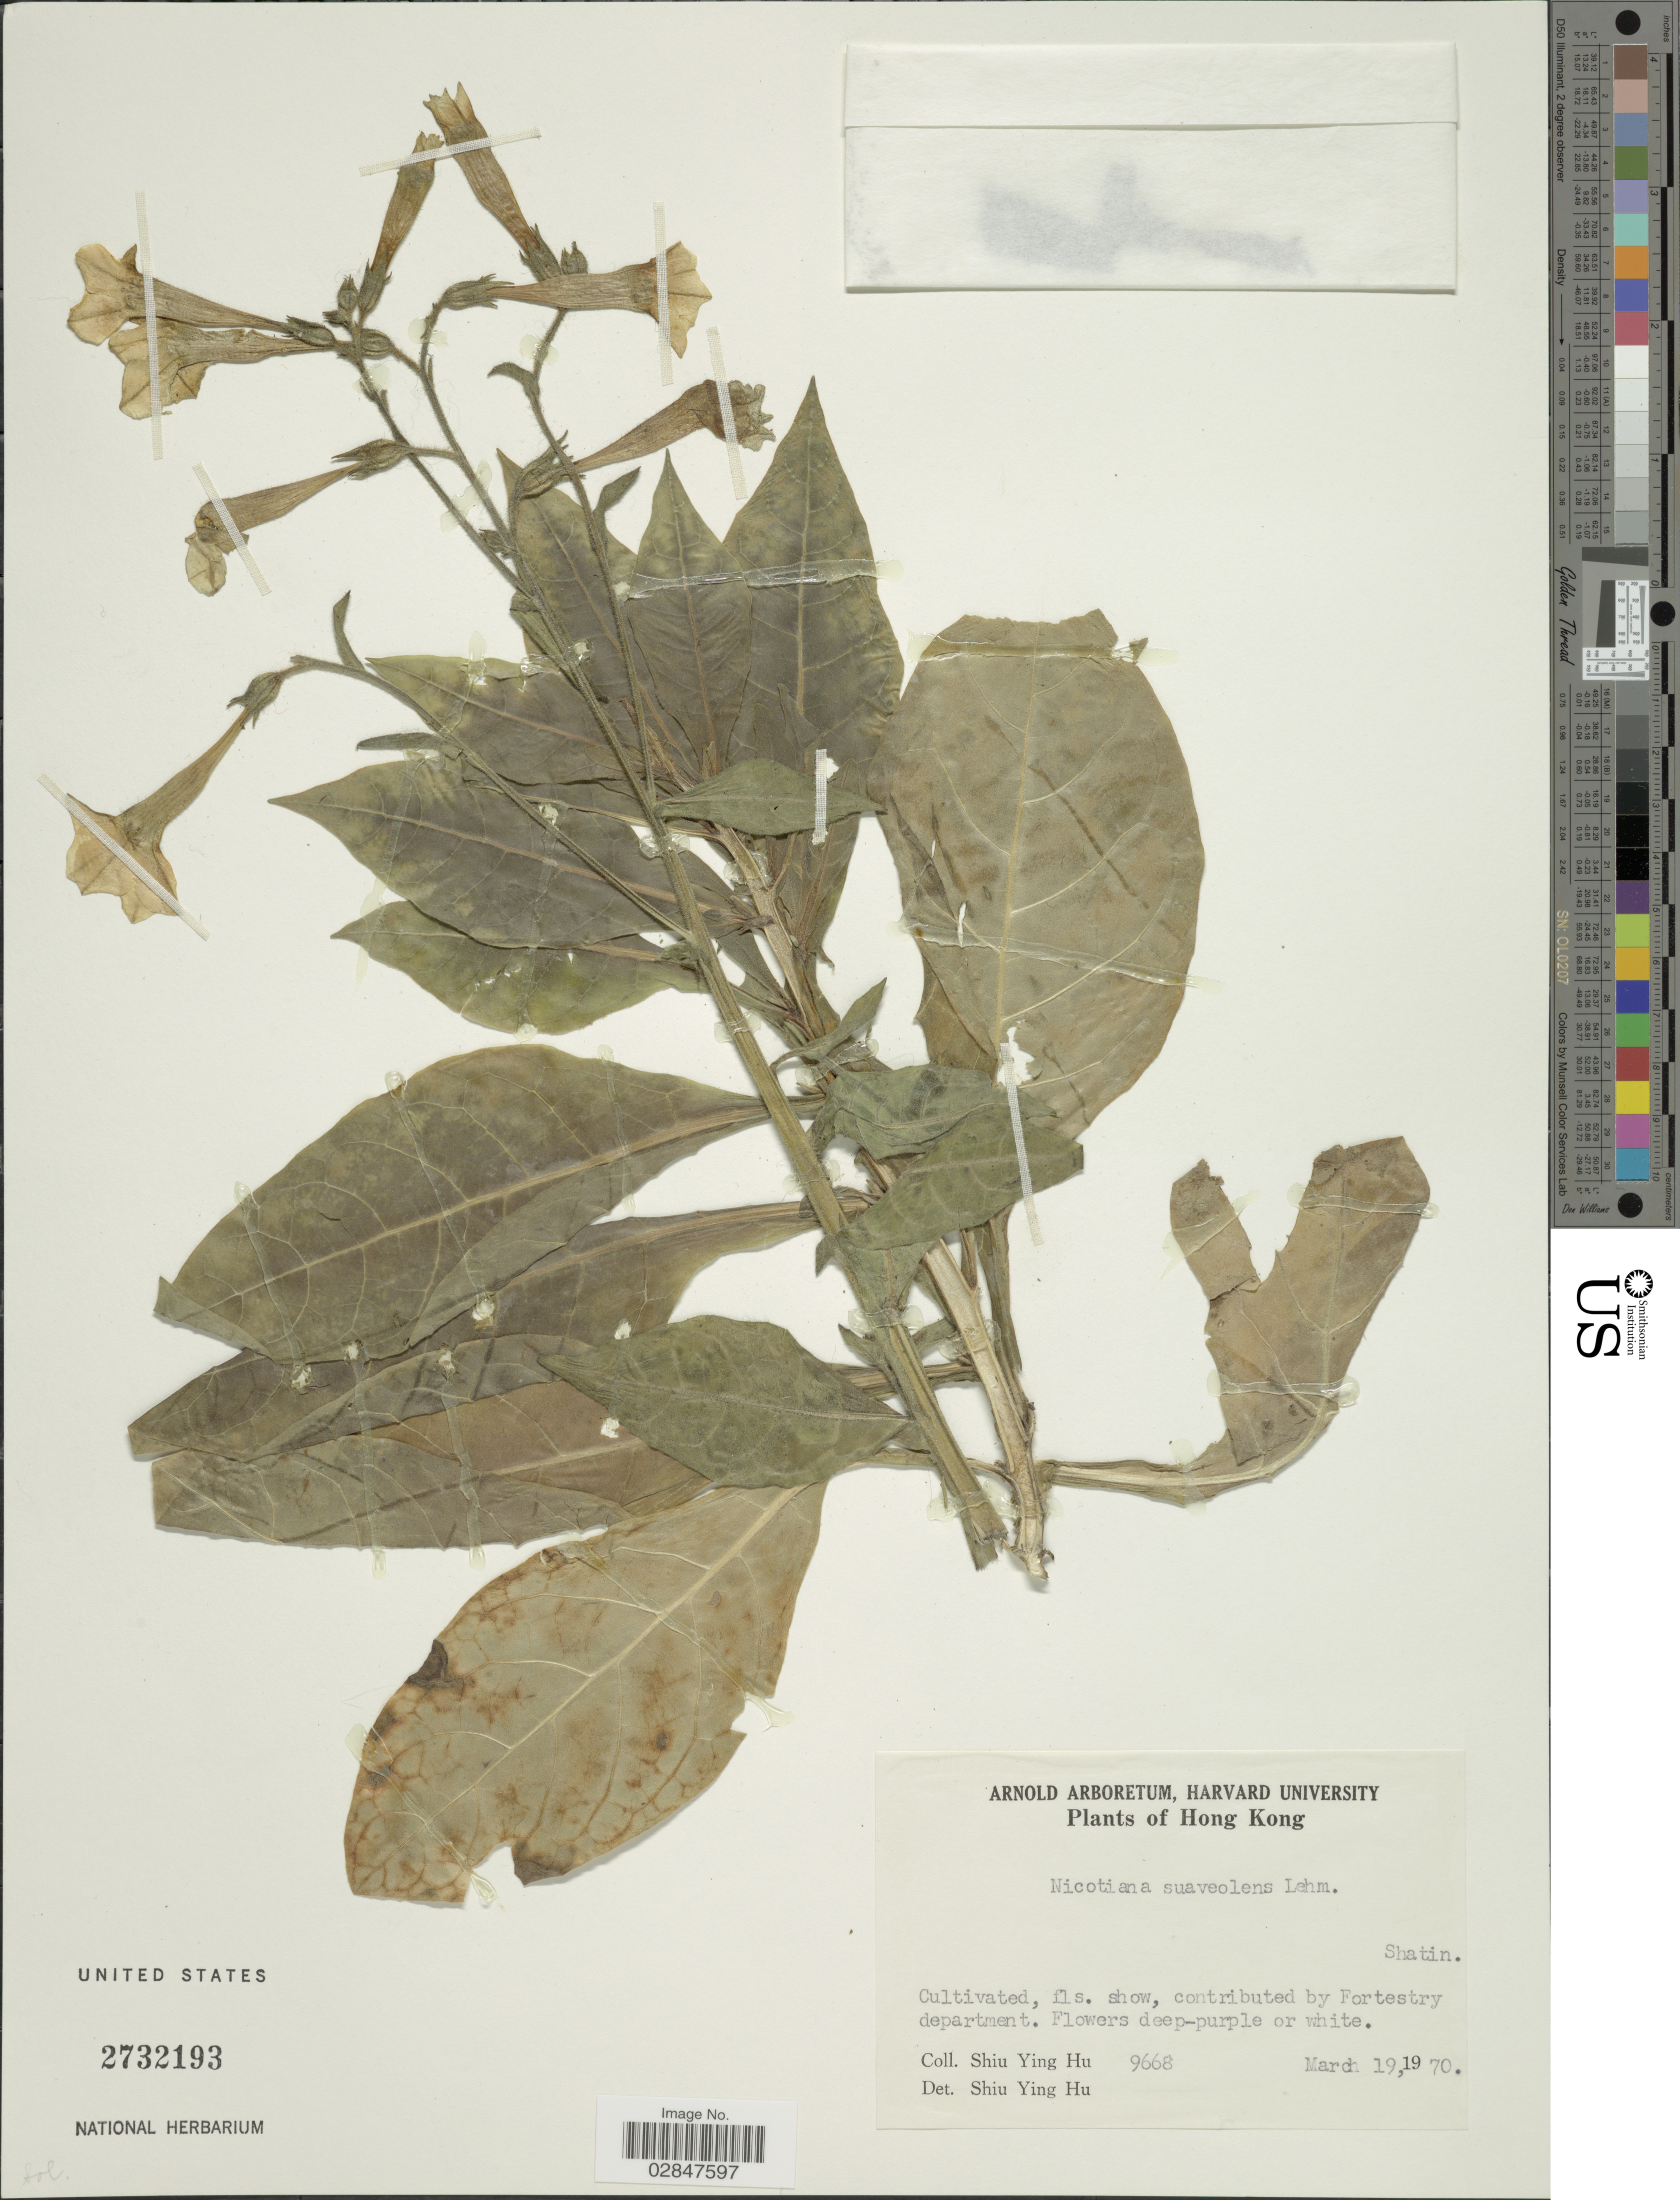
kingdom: Plantae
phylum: Tracheophyta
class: Magnoliopsida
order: Solanales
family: Solanaceae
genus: Nicotiana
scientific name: Nicotiana suaveolens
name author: Lehm.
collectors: S. Y. Hu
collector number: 9668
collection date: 1970-03-19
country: China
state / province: Hong Kong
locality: Shatin.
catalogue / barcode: US 2732193